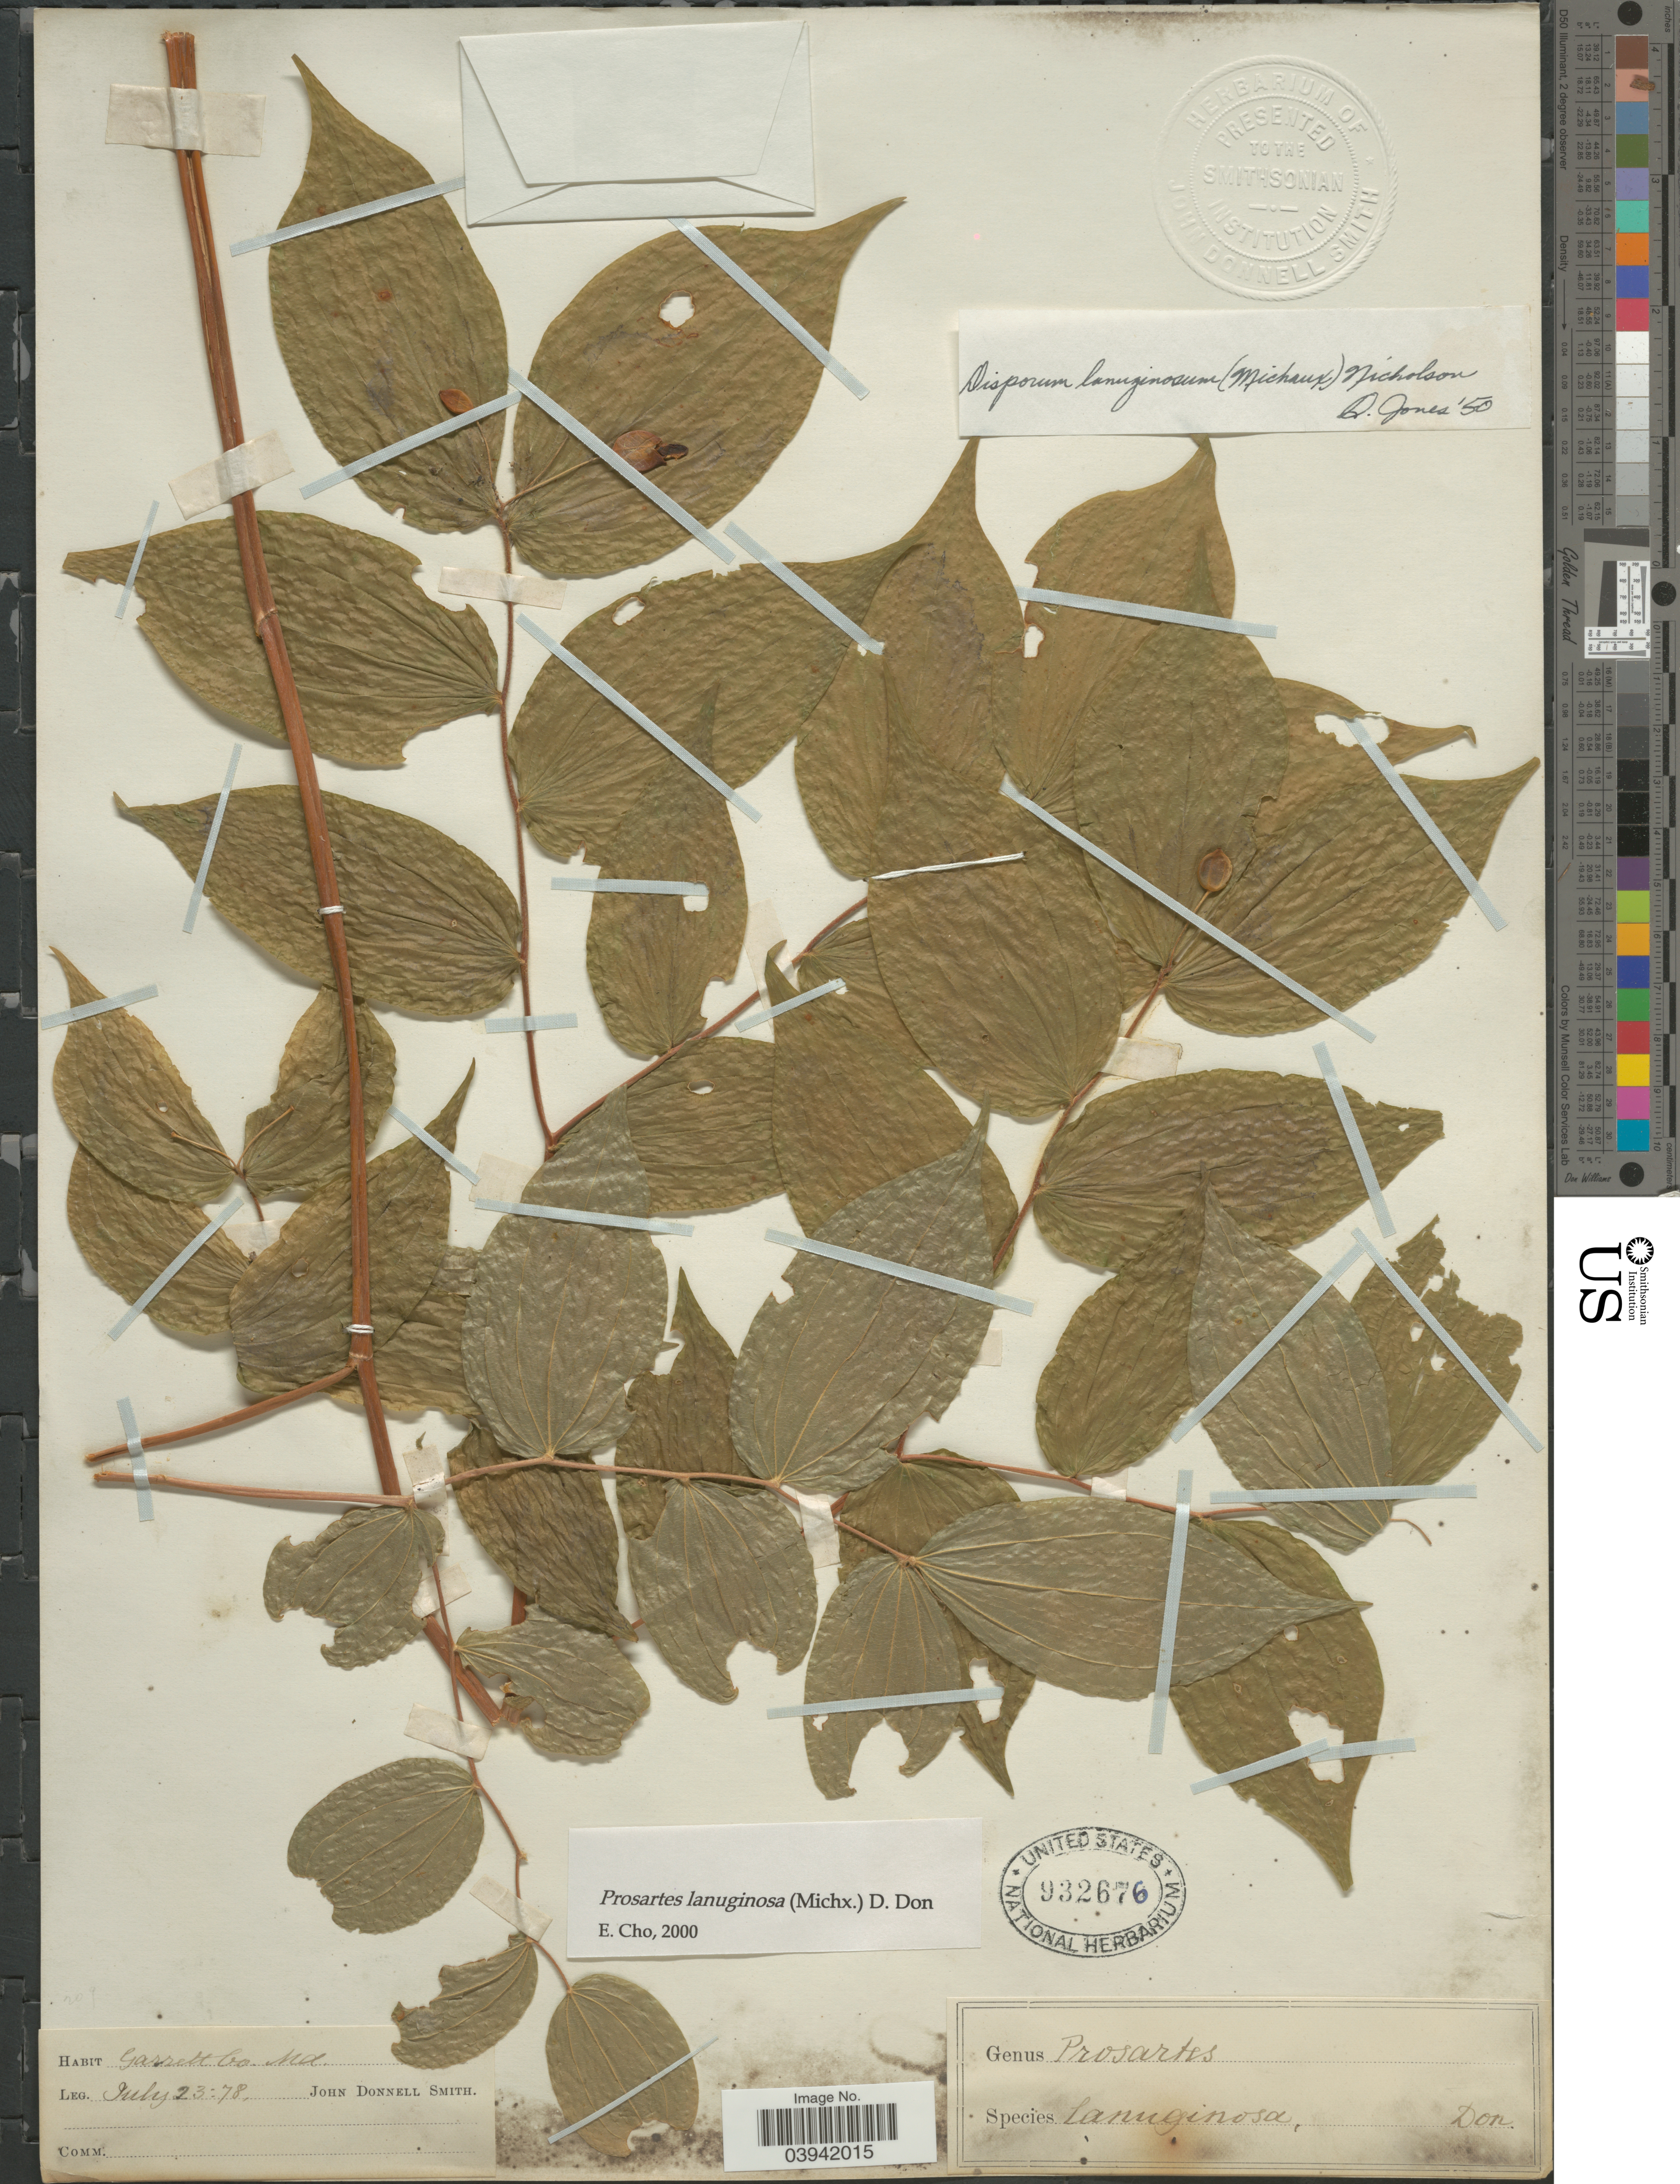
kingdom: Plantae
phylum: Tracheophyta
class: Liliopsida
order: Liliales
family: Liliaceae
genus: Prosartes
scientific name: Prosartes lanuginosa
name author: D. Don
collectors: J. Donnell Smith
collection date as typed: Transcribed d/m/y: 23/7/78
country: United States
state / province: Maryland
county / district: Garrett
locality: Garrett Co.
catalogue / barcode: US 932676